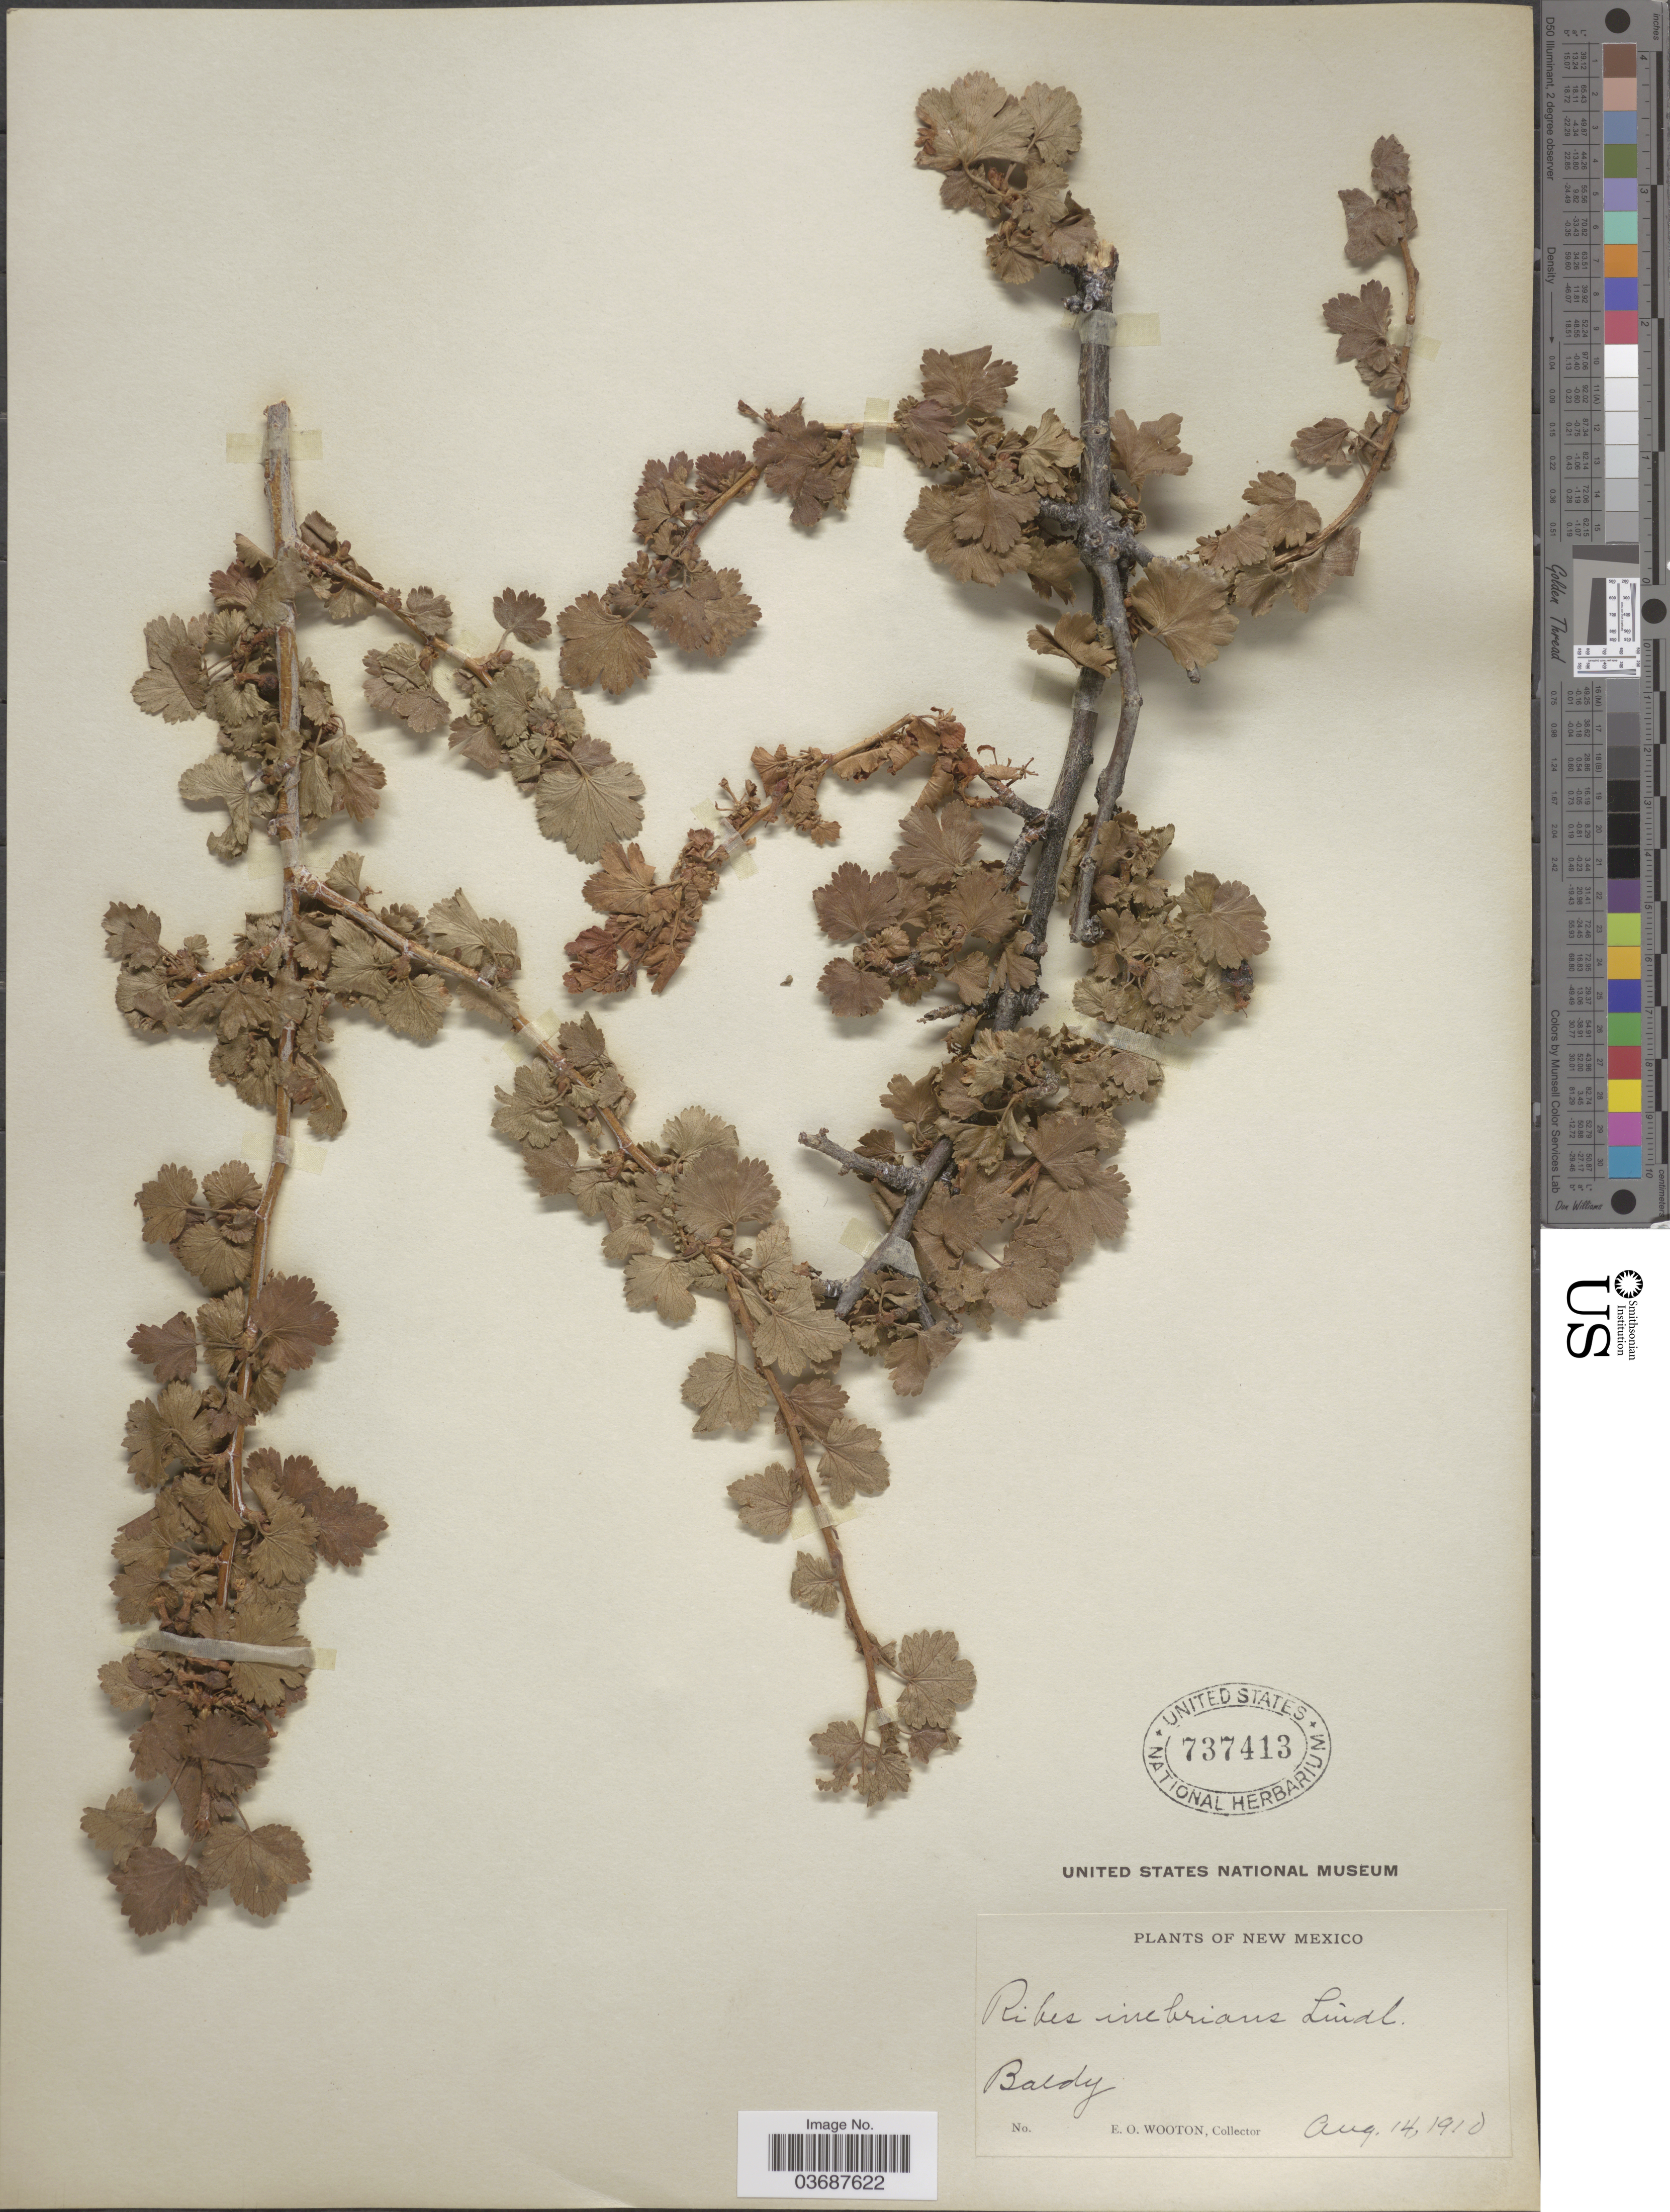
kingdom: Plantae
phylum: Tracheophyta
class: Magnoliopsida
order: Saxifragales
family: Grossulariaceae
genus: Ribes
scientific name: Ribes inebrians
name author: Lindl.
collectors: E. O. Wooton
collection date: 1910-08-14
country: United States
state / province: New Mexico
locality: Baldy.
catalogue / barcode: US 737413